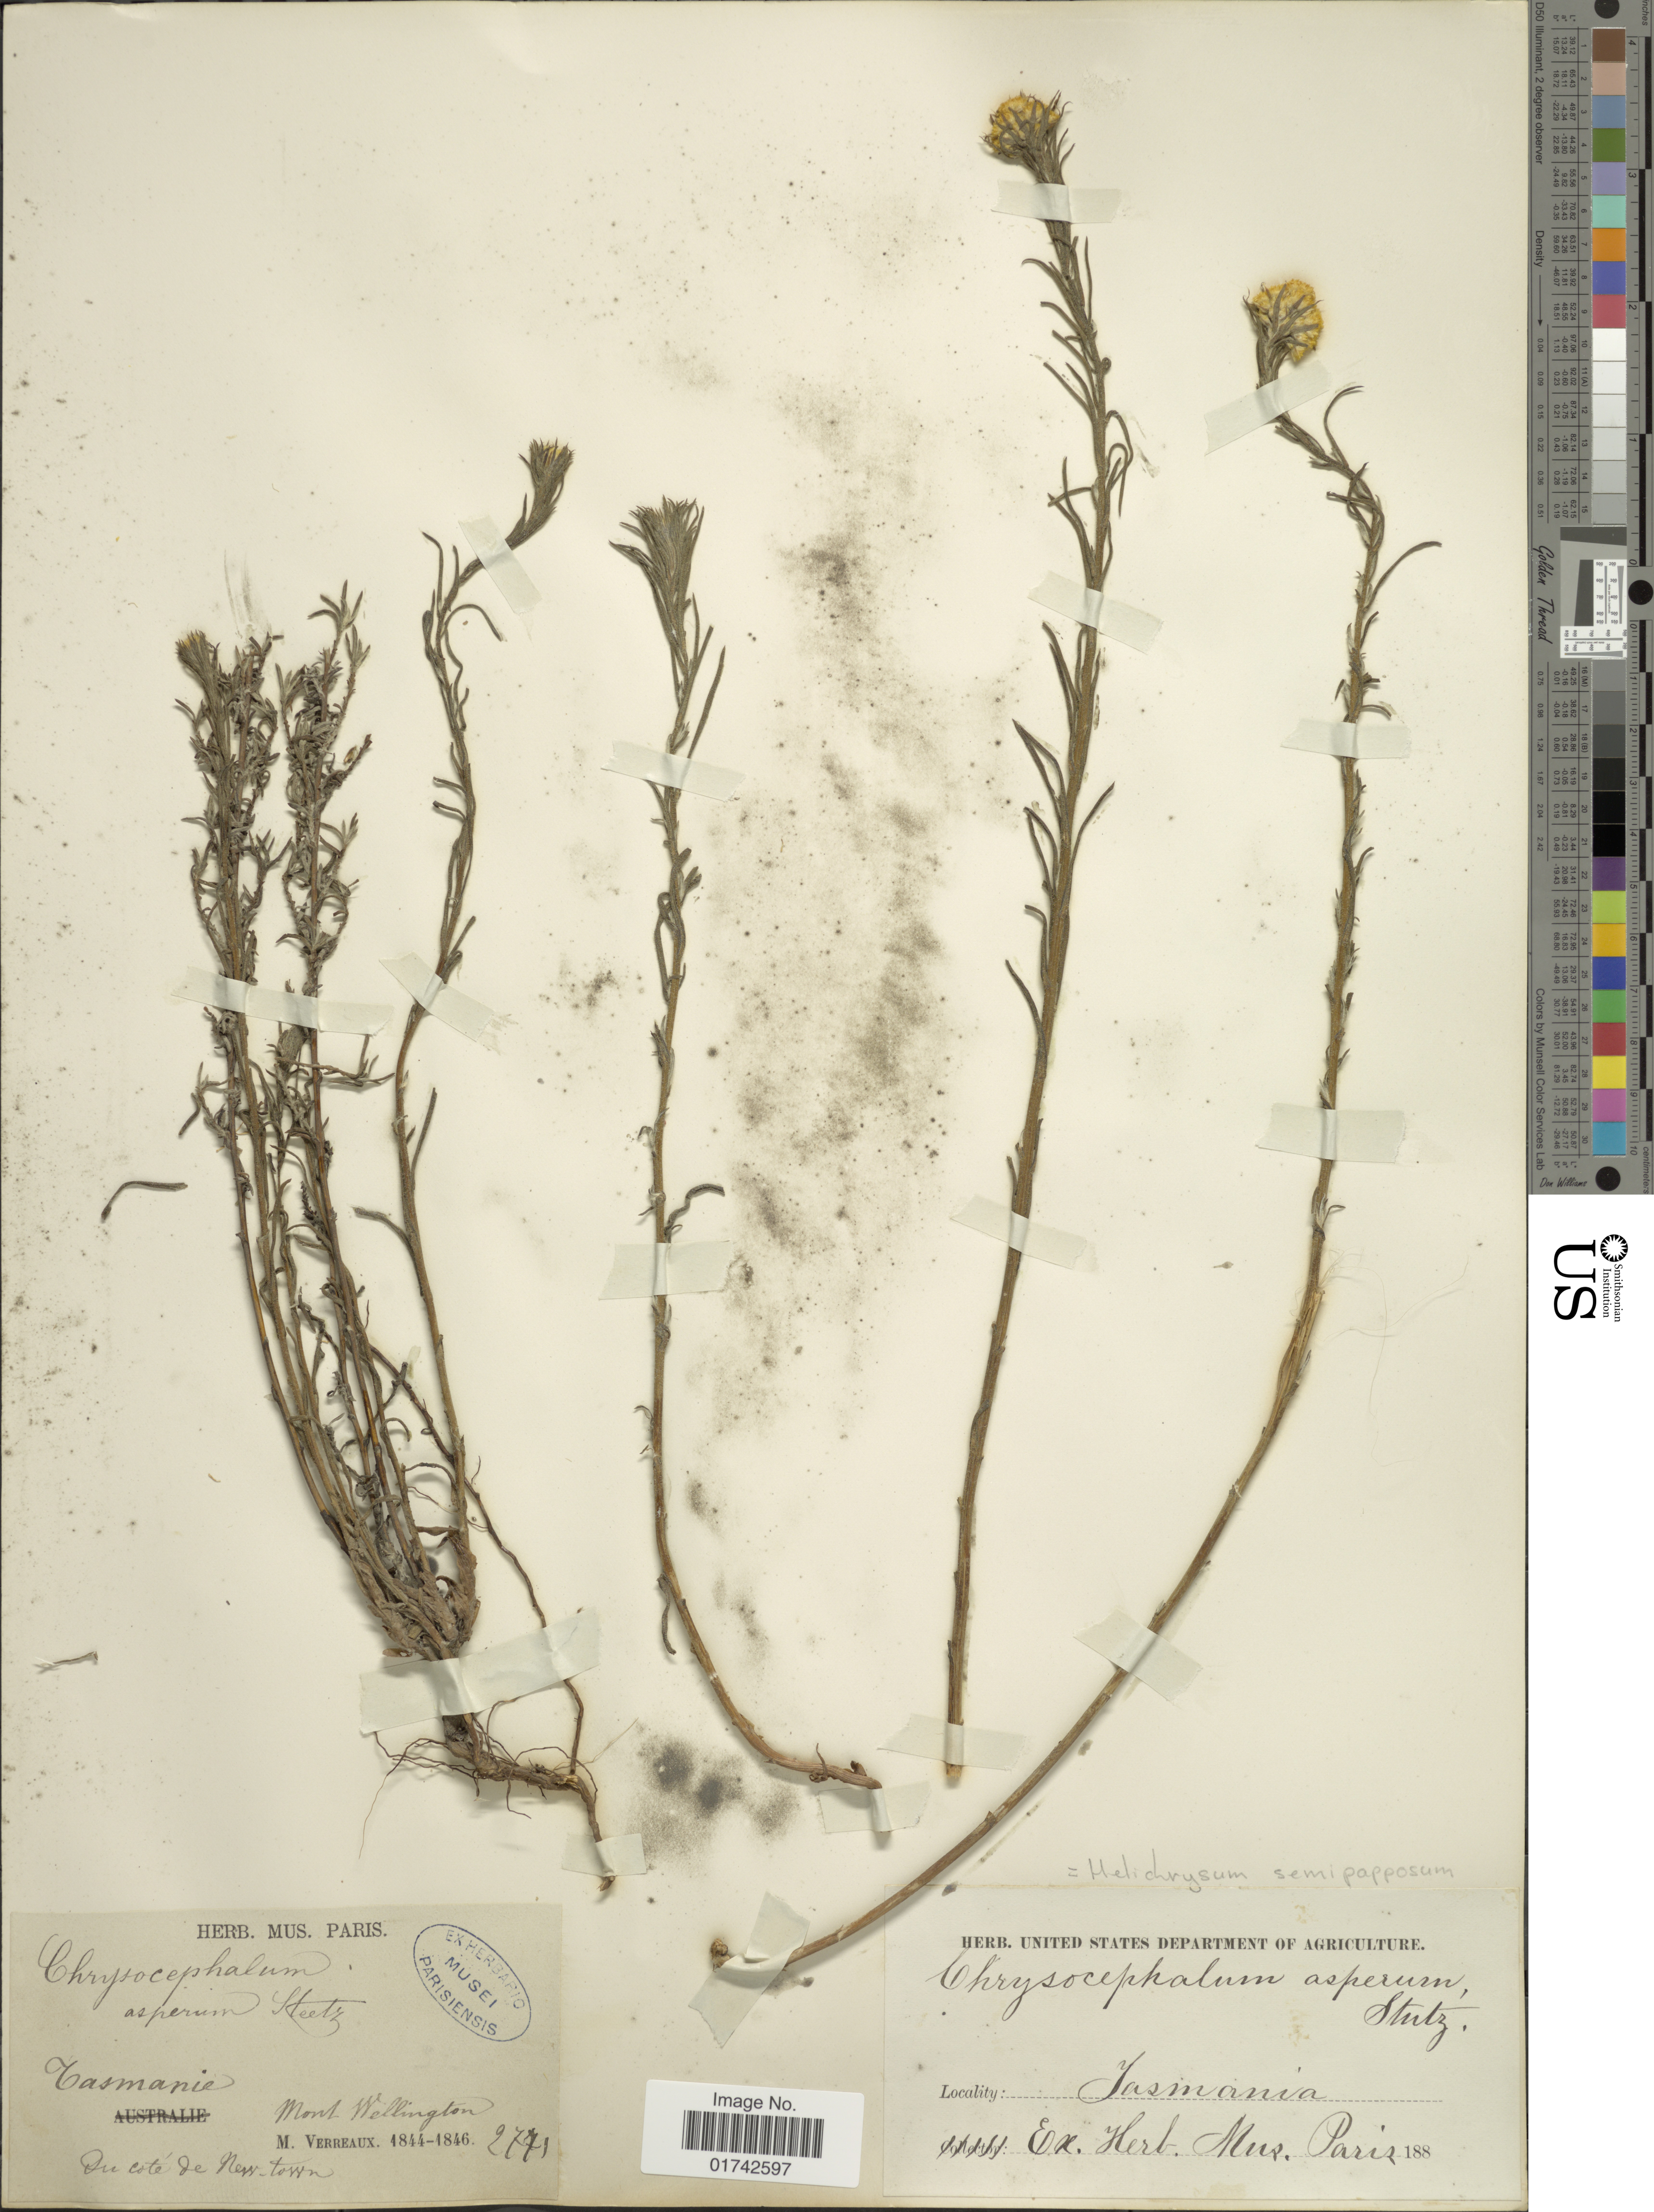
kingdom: Plantae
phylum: Tracheophyta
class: Magnoliopsida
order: Asterales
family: Asteraceae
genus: Helichrysum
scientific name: Helichrysum semipapposum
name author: DC.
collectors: M. Verreaux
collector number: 2771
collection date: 1844/1846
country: Australia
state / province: Tasmania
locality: Mont Wellington. Du cote de New-town